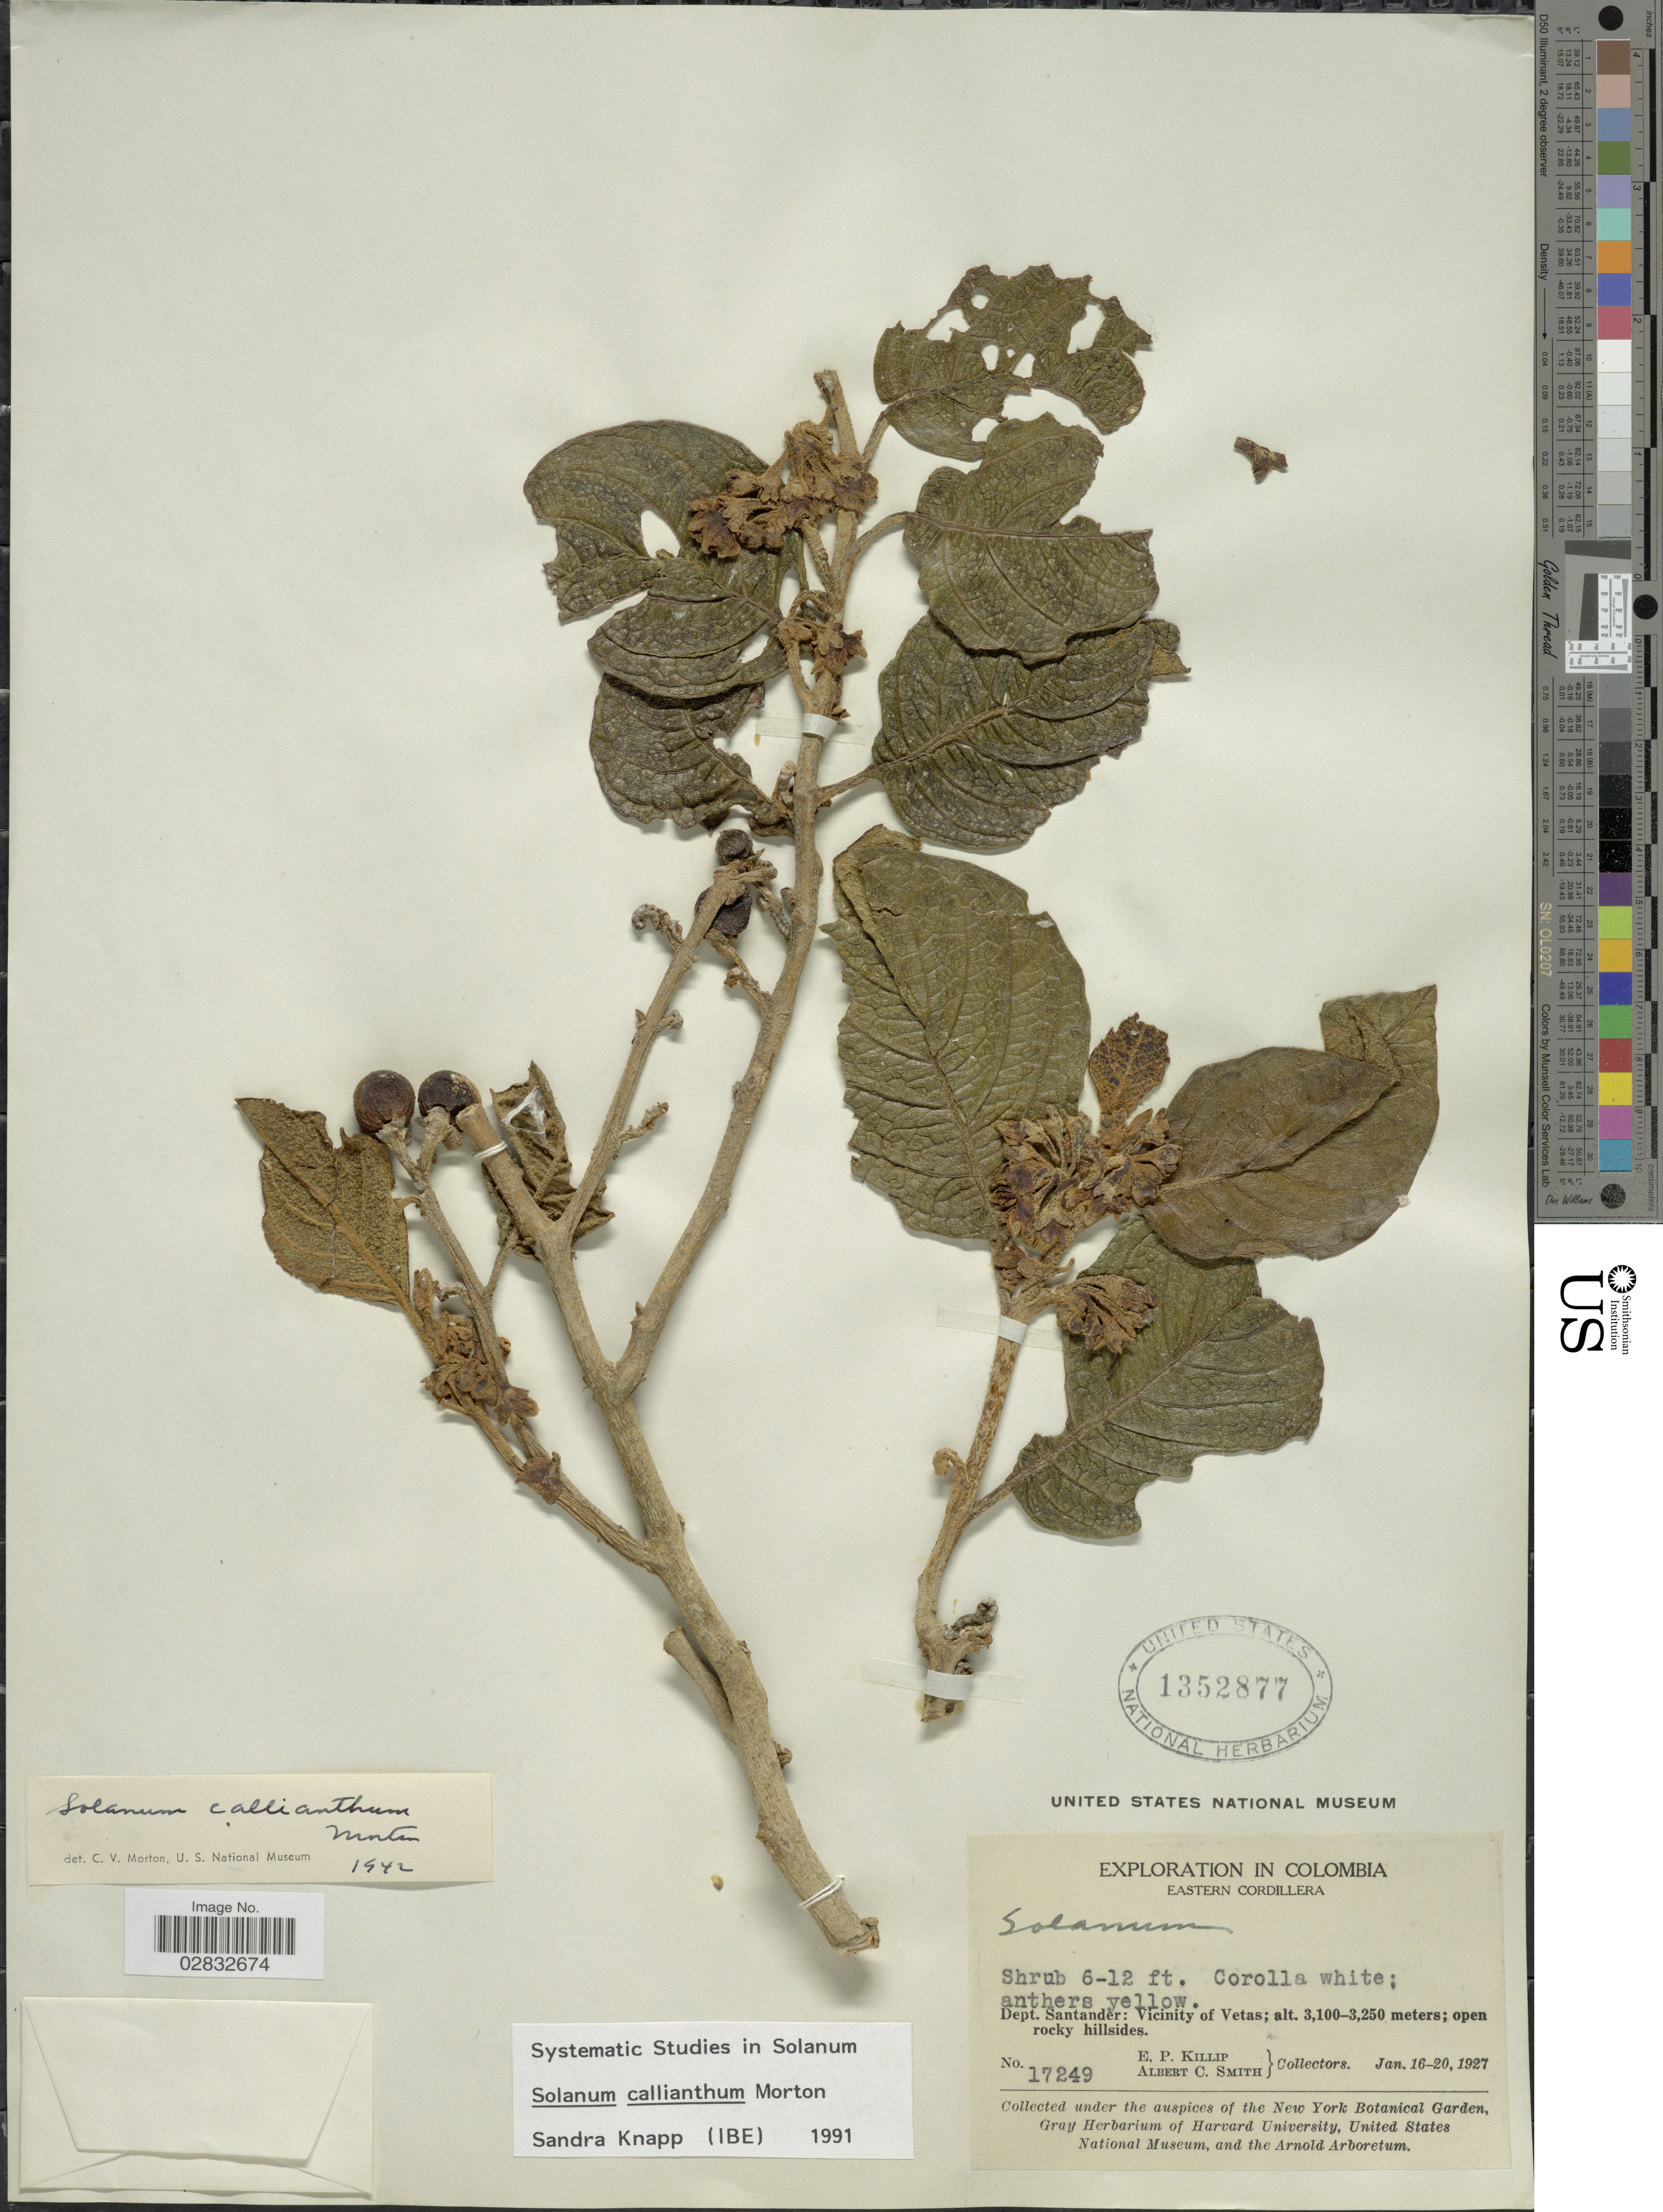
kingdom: Plantae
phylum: Tracheophyta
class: Magnoliopsida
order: Solanales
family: Solanaceae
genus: Solanum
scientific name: Solanum callianthum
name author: C.V. Morton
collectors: E. P. Killip & A. C. Smith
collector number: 17249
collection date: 1927-01-16/1927-01-20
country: Colombia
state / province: Santander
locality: Eastern Cordillera. Dept. Santander: Vicinity of Vetas,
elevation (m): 3100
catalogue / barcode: US 1352877